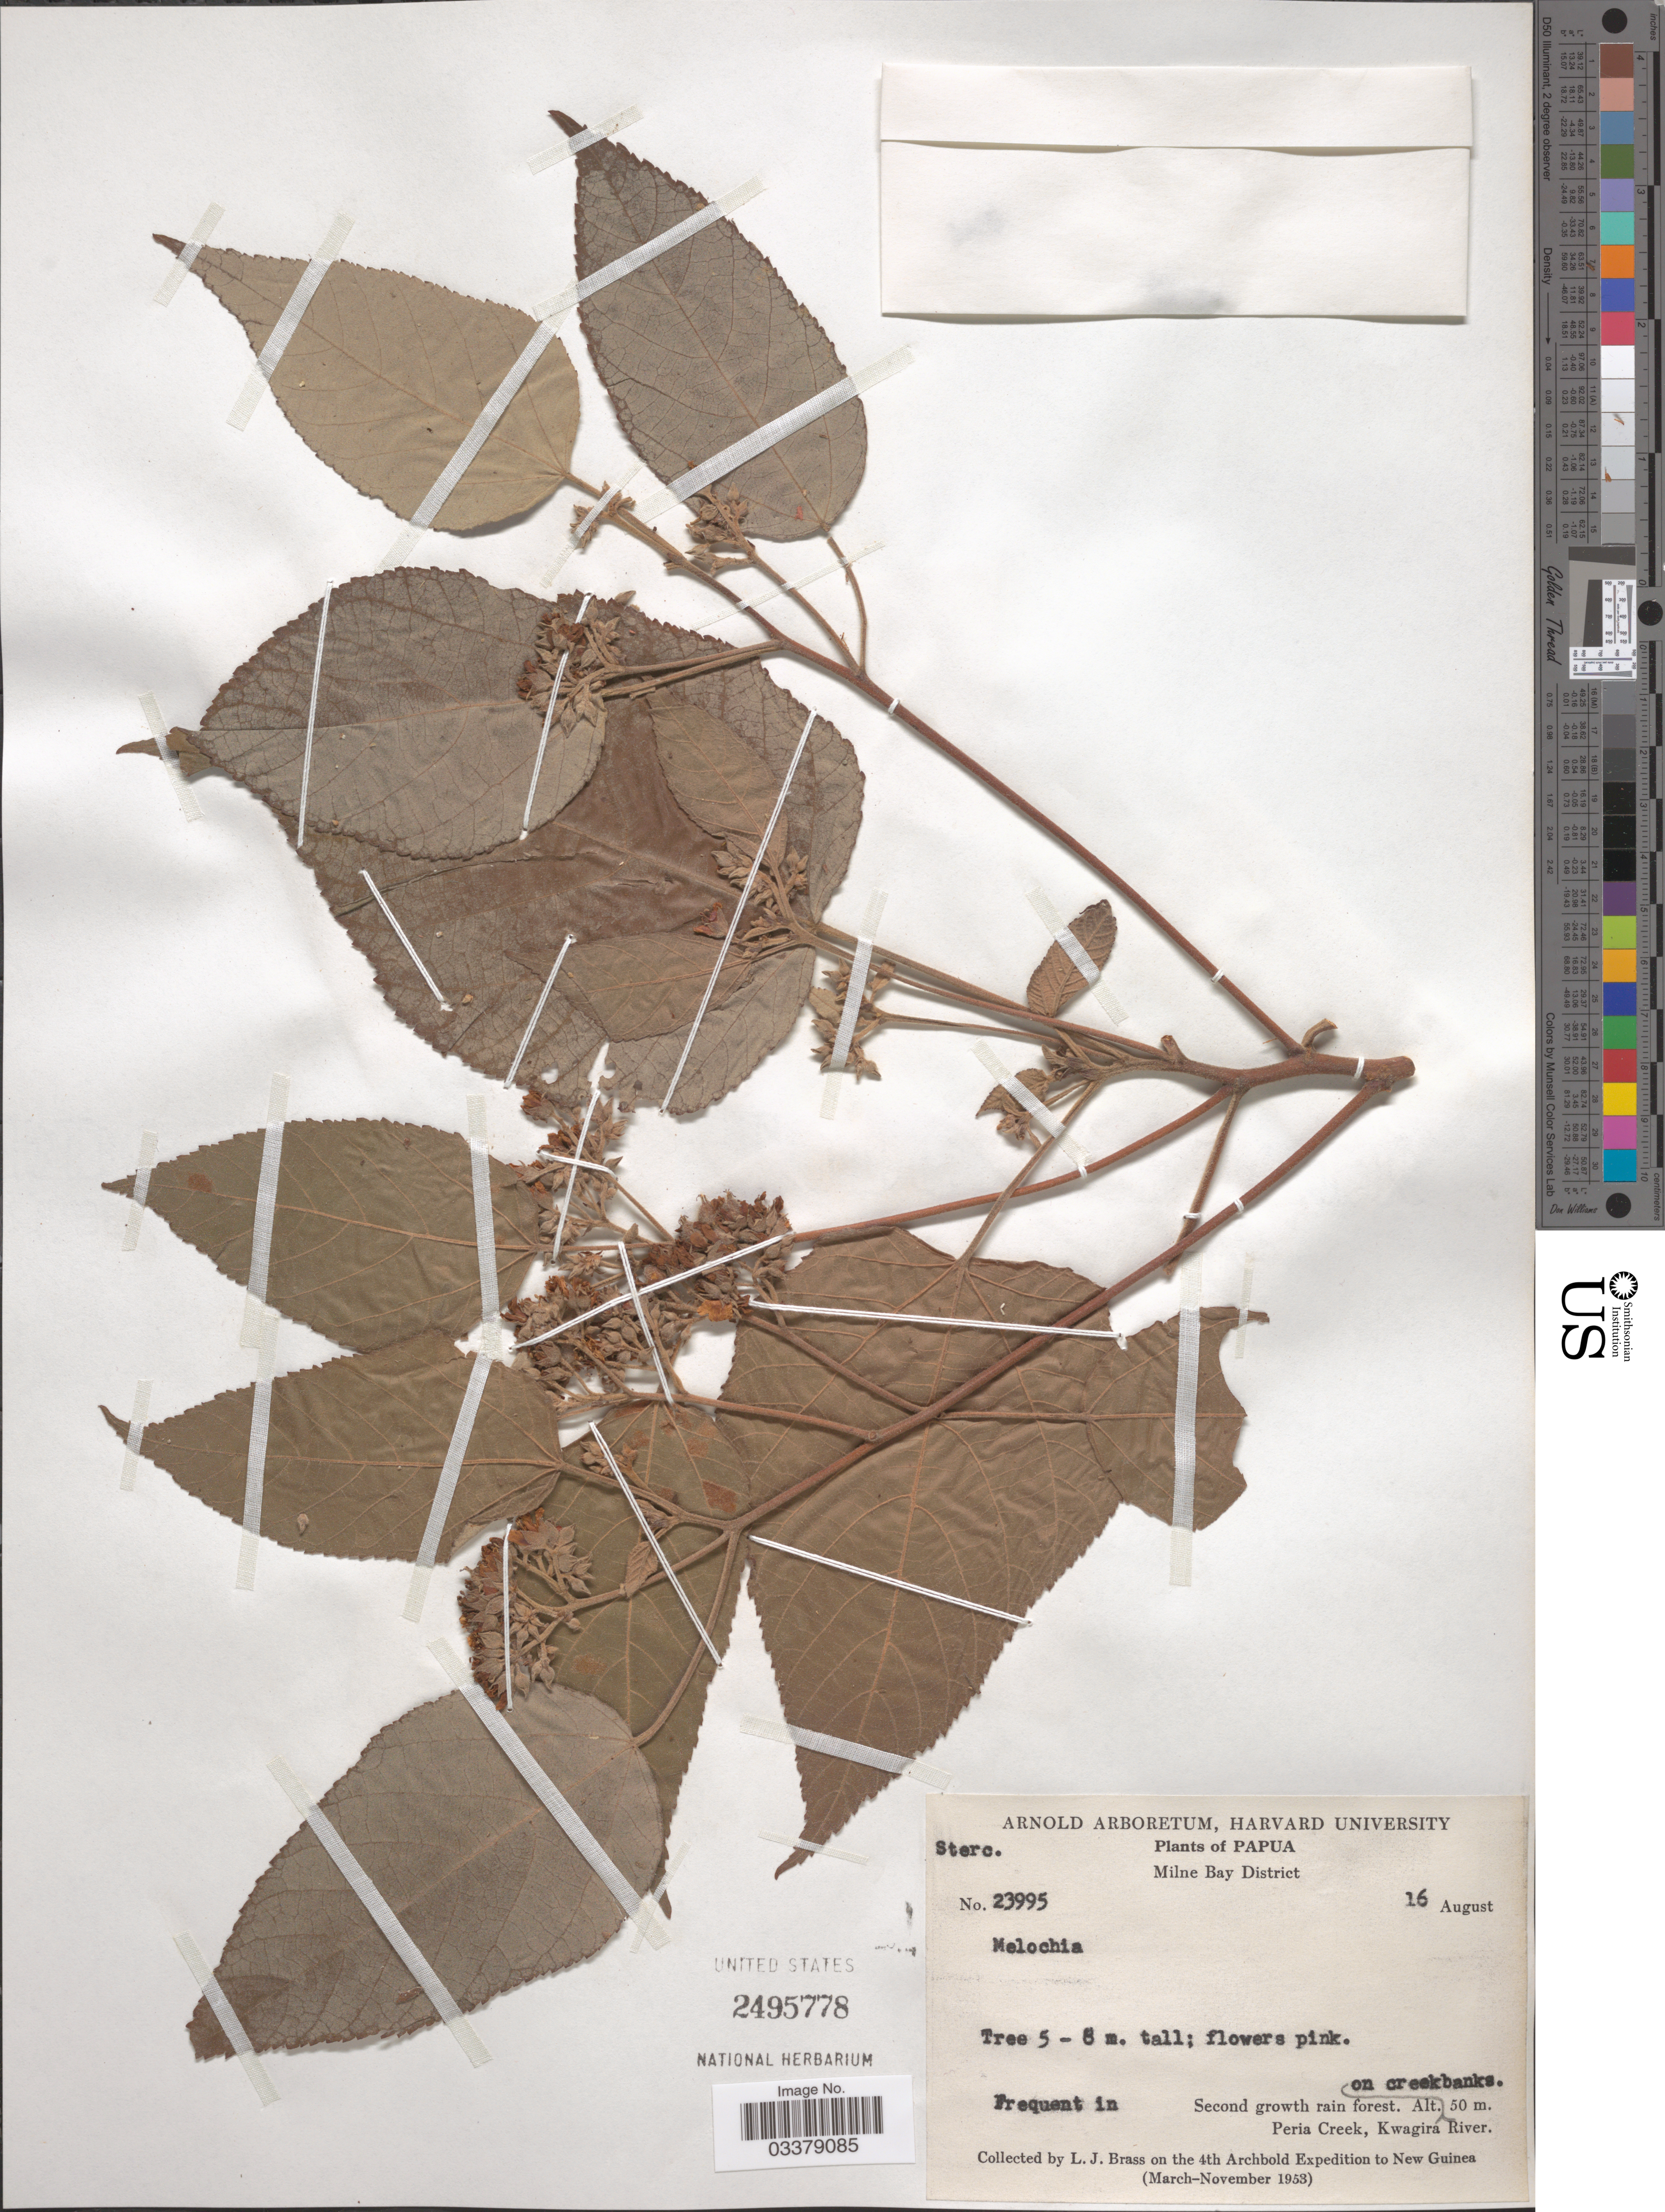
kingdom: Plantae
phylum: Tracheophyta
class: Magnoliopsida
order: Malvales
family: Malvaceae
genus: Melochia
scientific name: Melochia sp.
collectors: L. J. Brass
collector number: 23995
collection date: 1953-08-16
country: Papua New Guinea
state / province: Milne Bay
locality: Papua. Milne Bay District. Peria Creek, Kwagira River, on creekbanks. New Guinea.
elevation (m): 50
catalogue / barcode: US 2495778